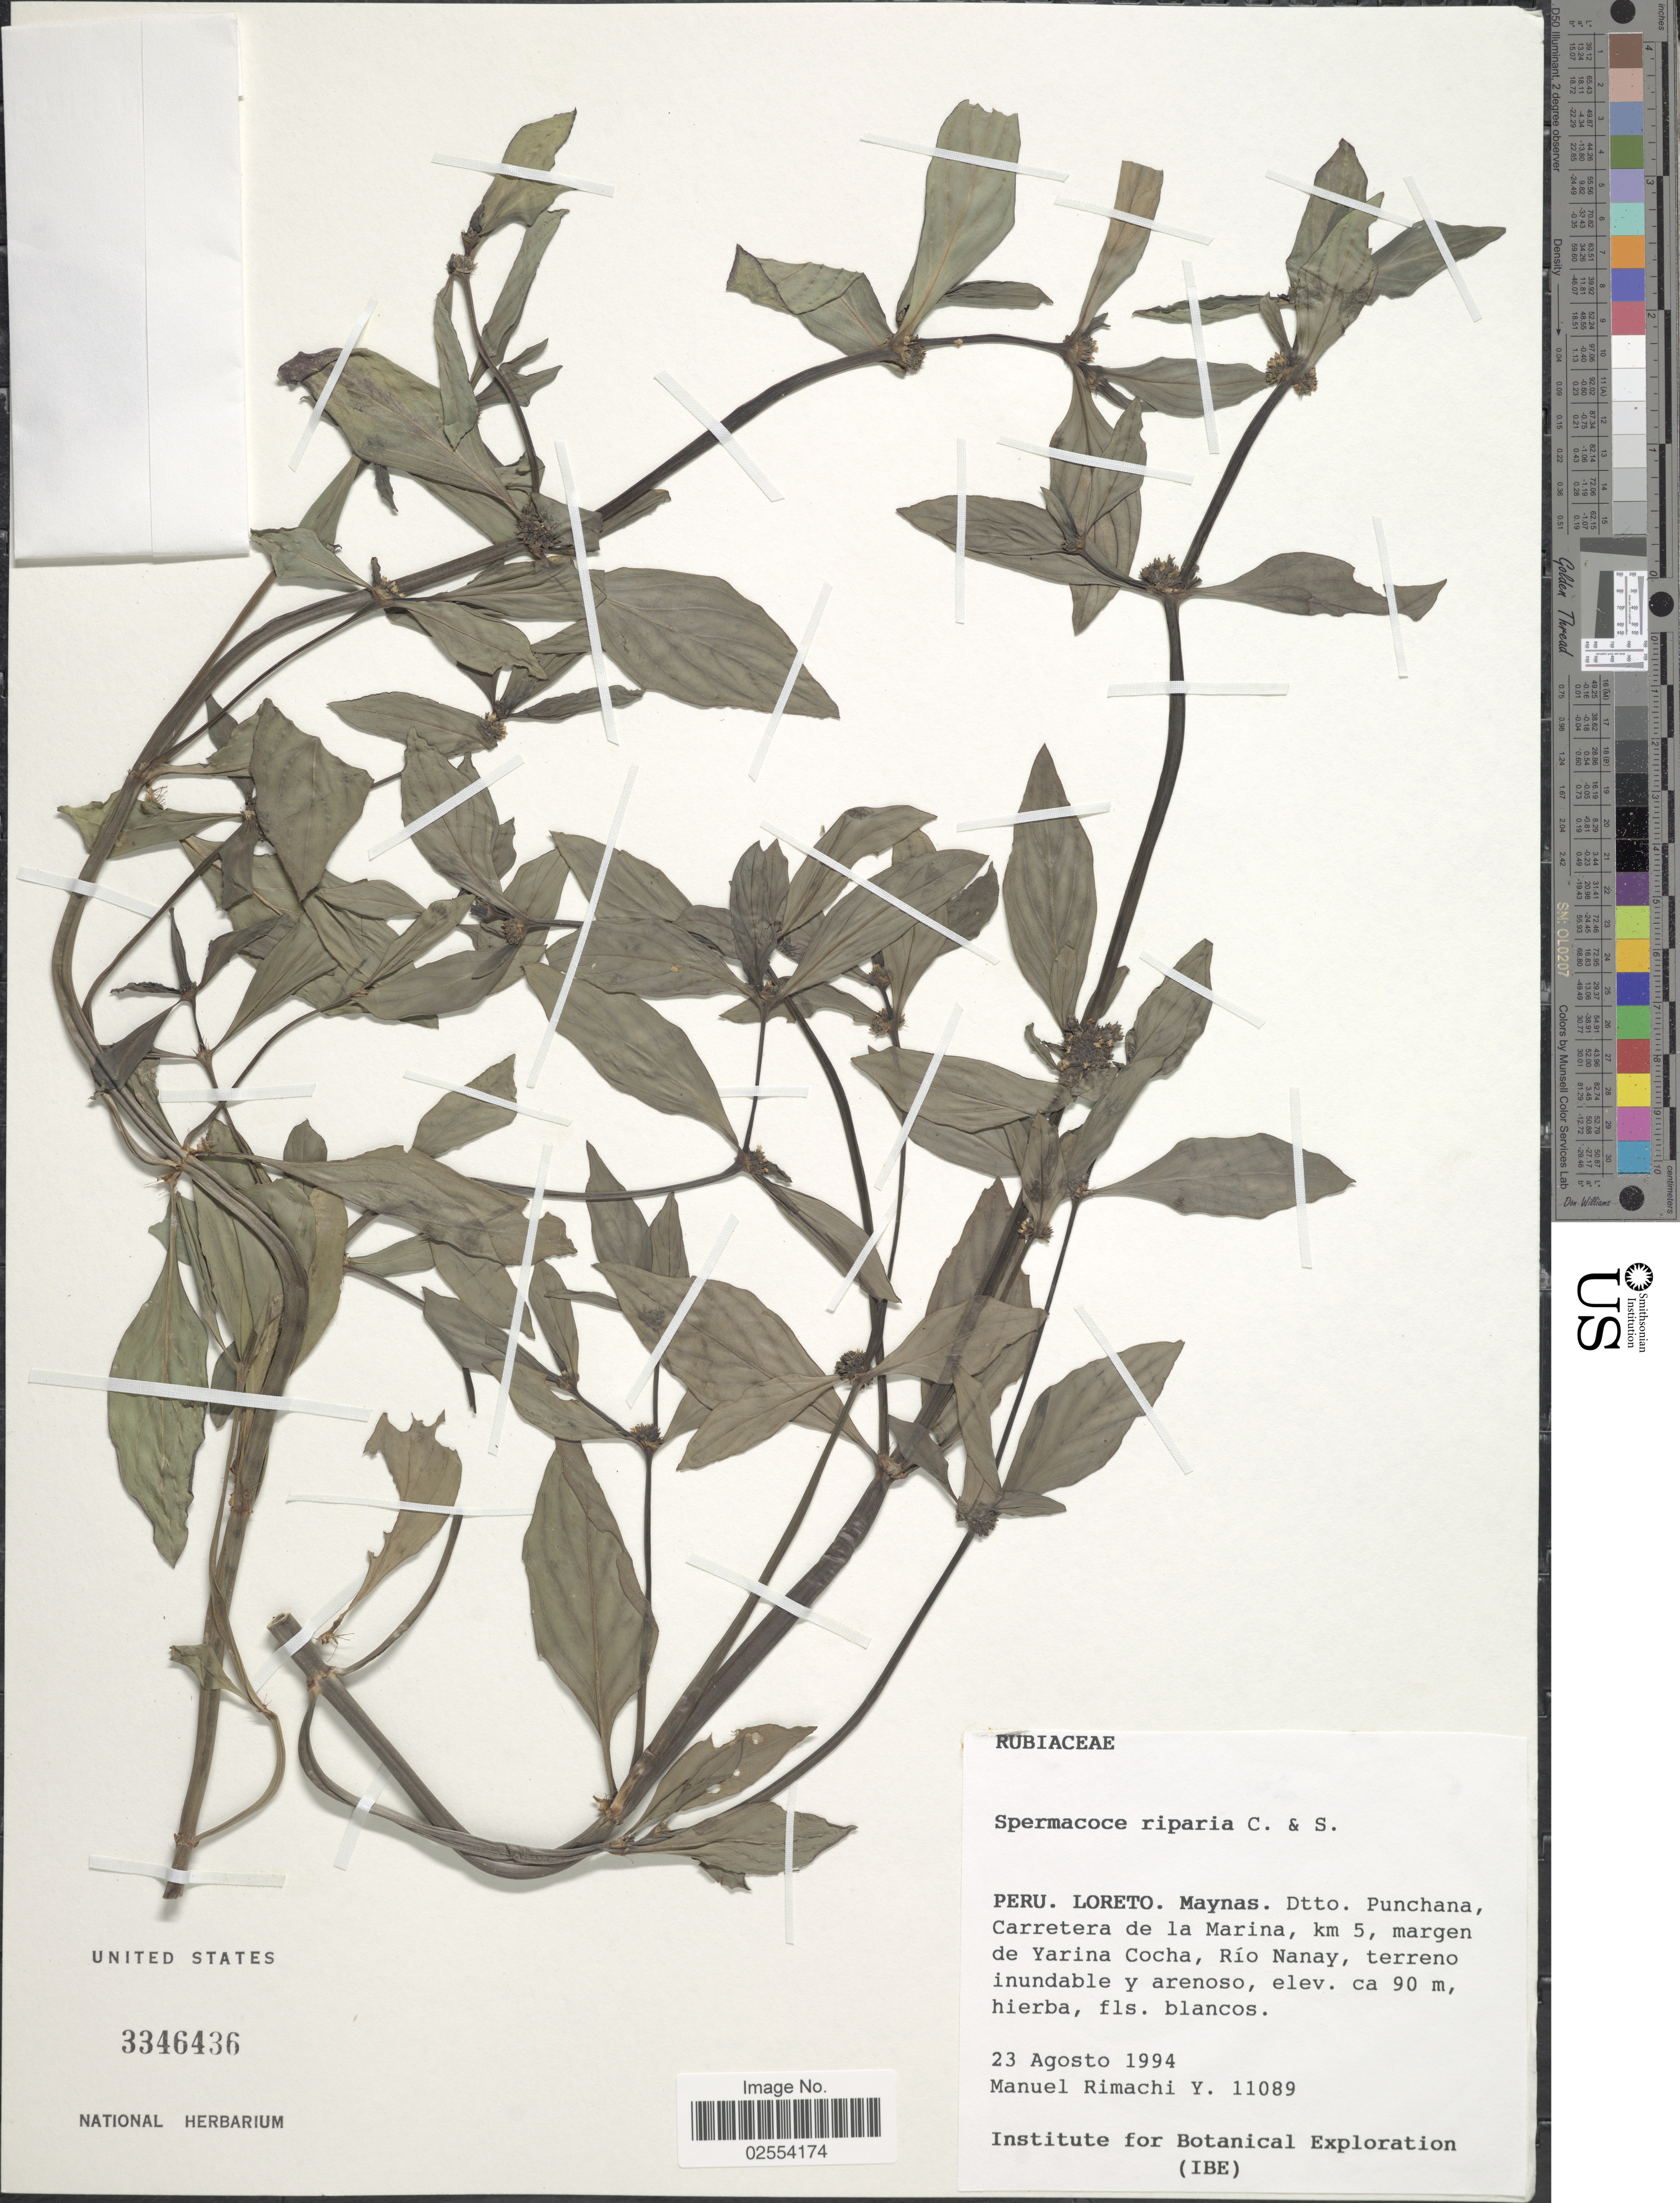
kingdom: Plantae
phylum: Tracheophyta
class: Magnoliopsida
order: Gentianales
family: Rubiaceae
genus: Spermacoce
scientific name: Spermacoce sp.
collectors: M. Rimachi Y.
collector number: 11089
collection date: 1994-08-23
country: Peru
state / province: Loreto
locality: Maynas Dtto Punchana, Carretera de la Marina, km 5, margen de Yarina Cocha, Río Nanay, terreno inundable y arenoso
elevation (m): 90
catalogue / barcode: US 3346436